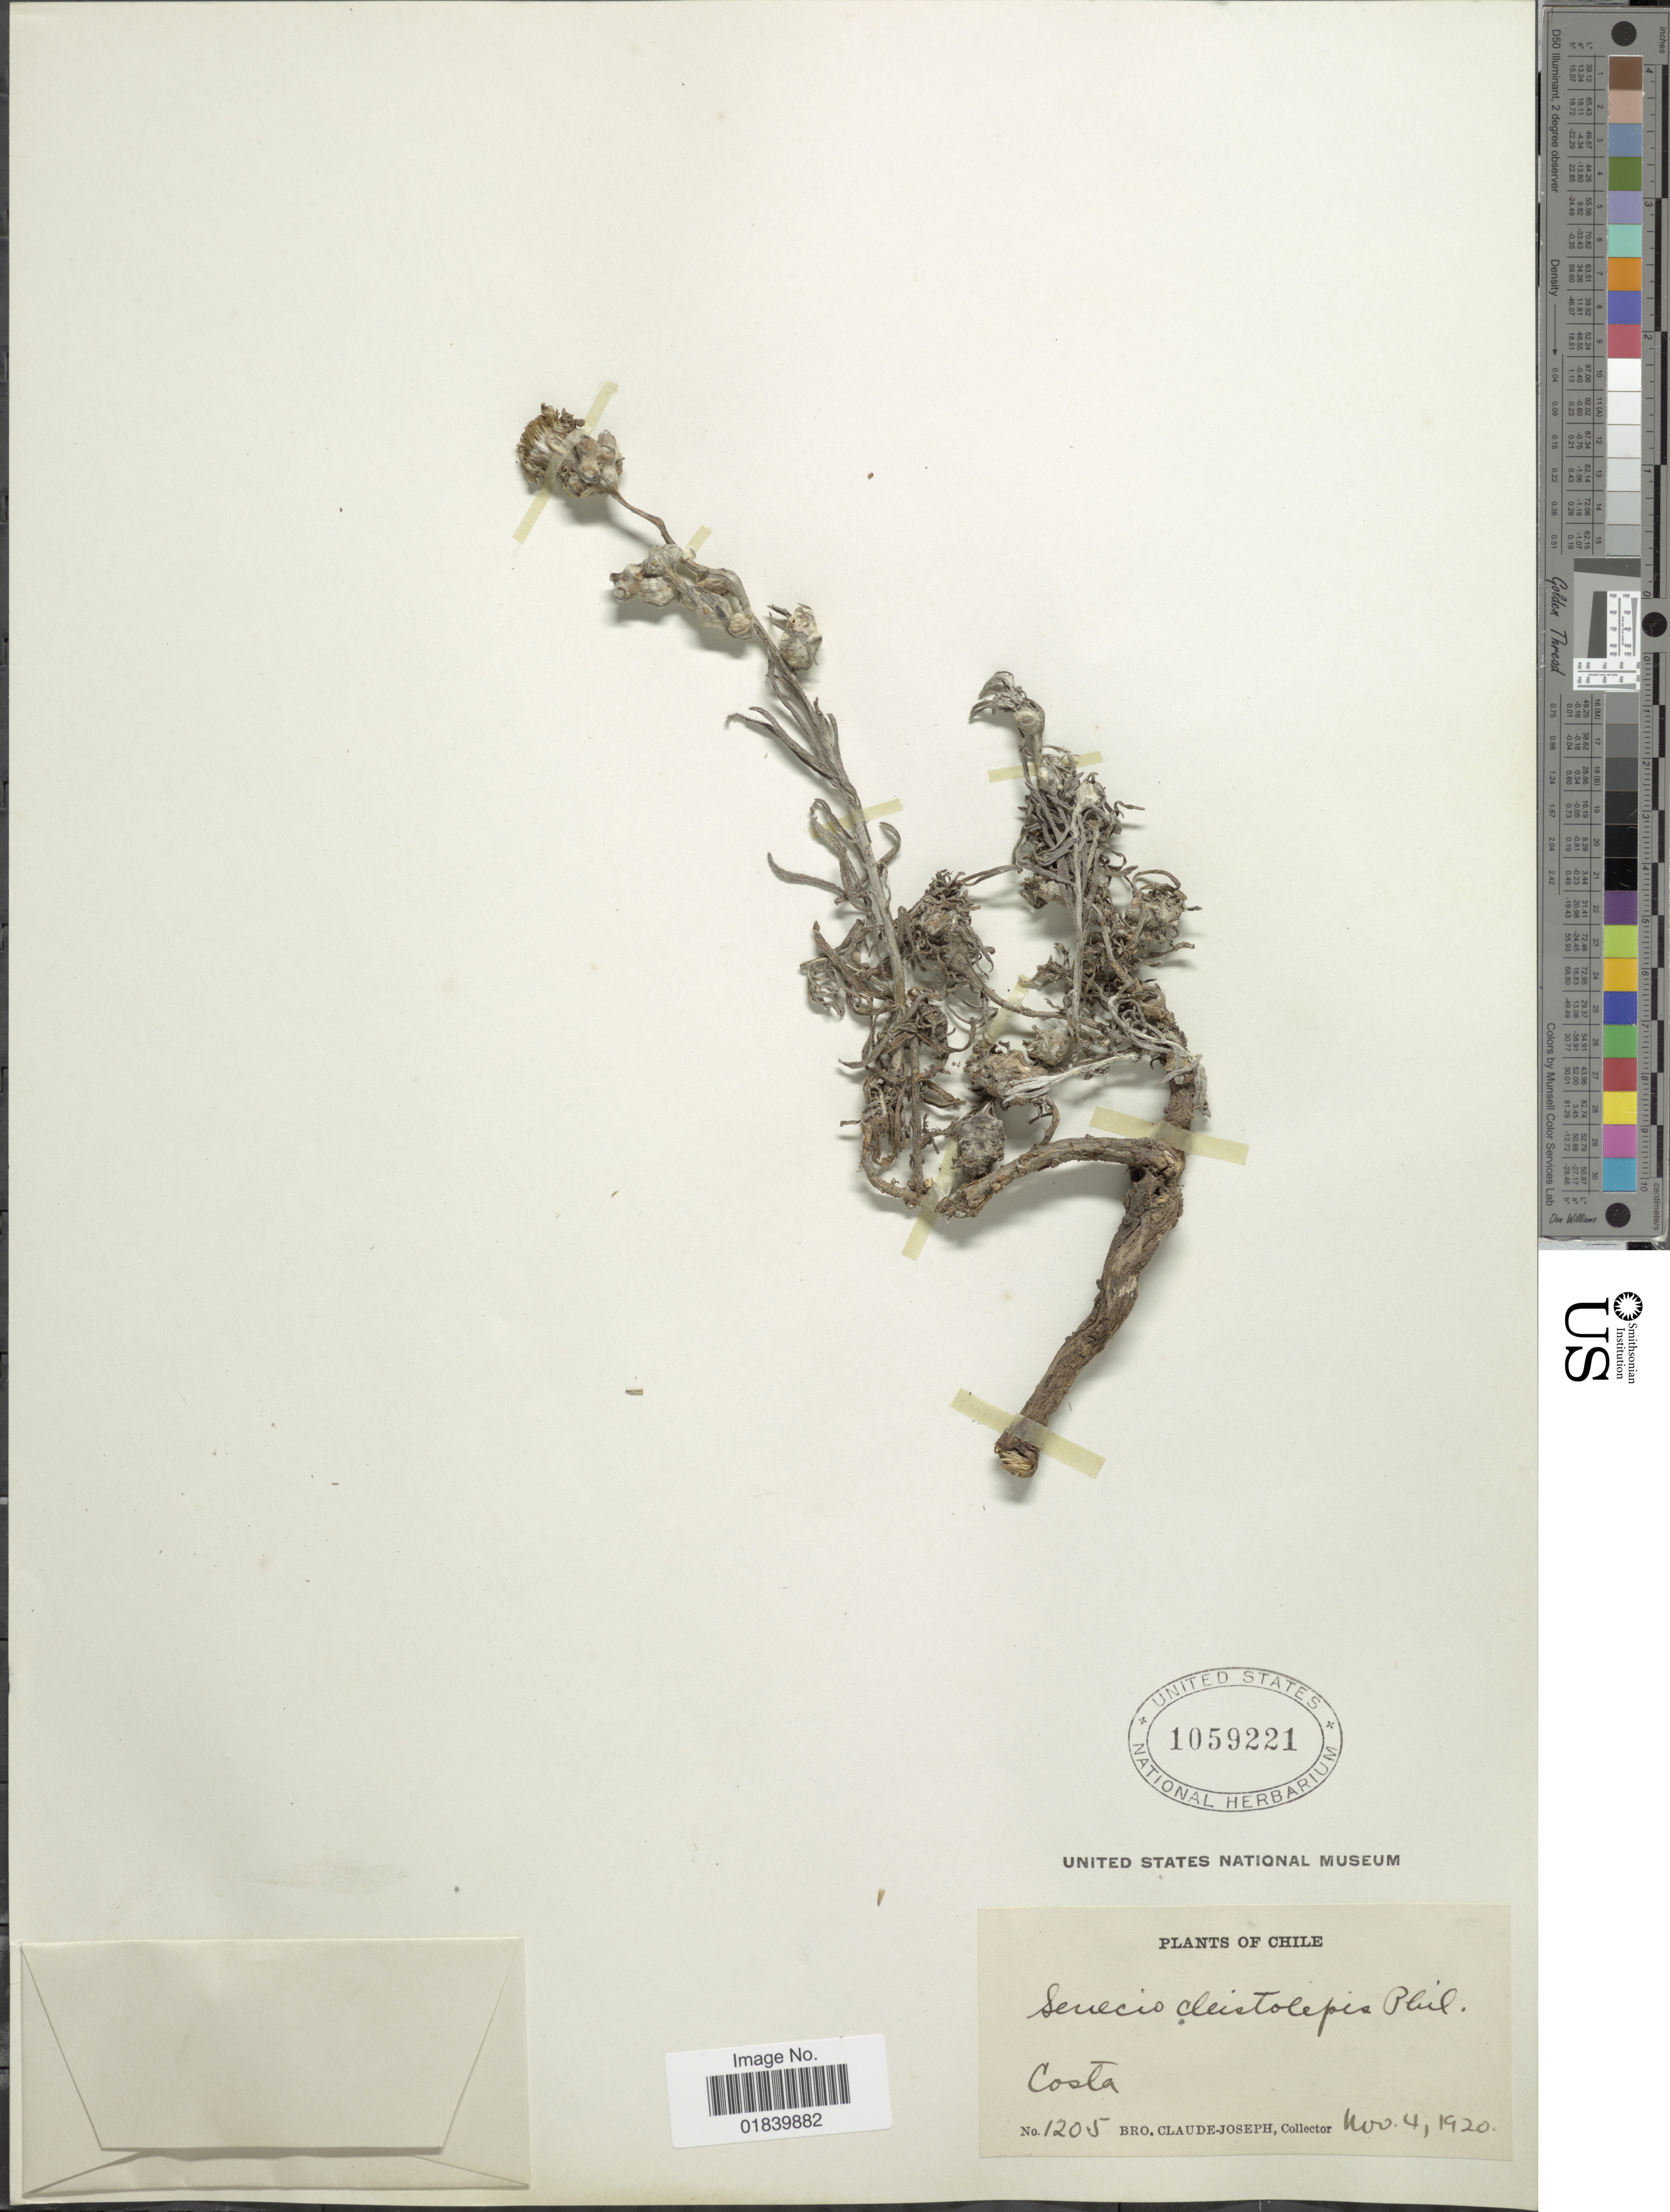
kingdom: Plantae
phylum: Tracheophyta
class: Magnoliopsida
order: Asterales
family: Asteraceae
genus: Senecio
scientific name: Senecio cleistolepis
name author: Phil.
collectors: Bro. Claude-Joseph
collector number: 1205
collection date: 1920-11-04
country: Chile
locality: Costa, Chile.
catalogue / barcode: US 1059221